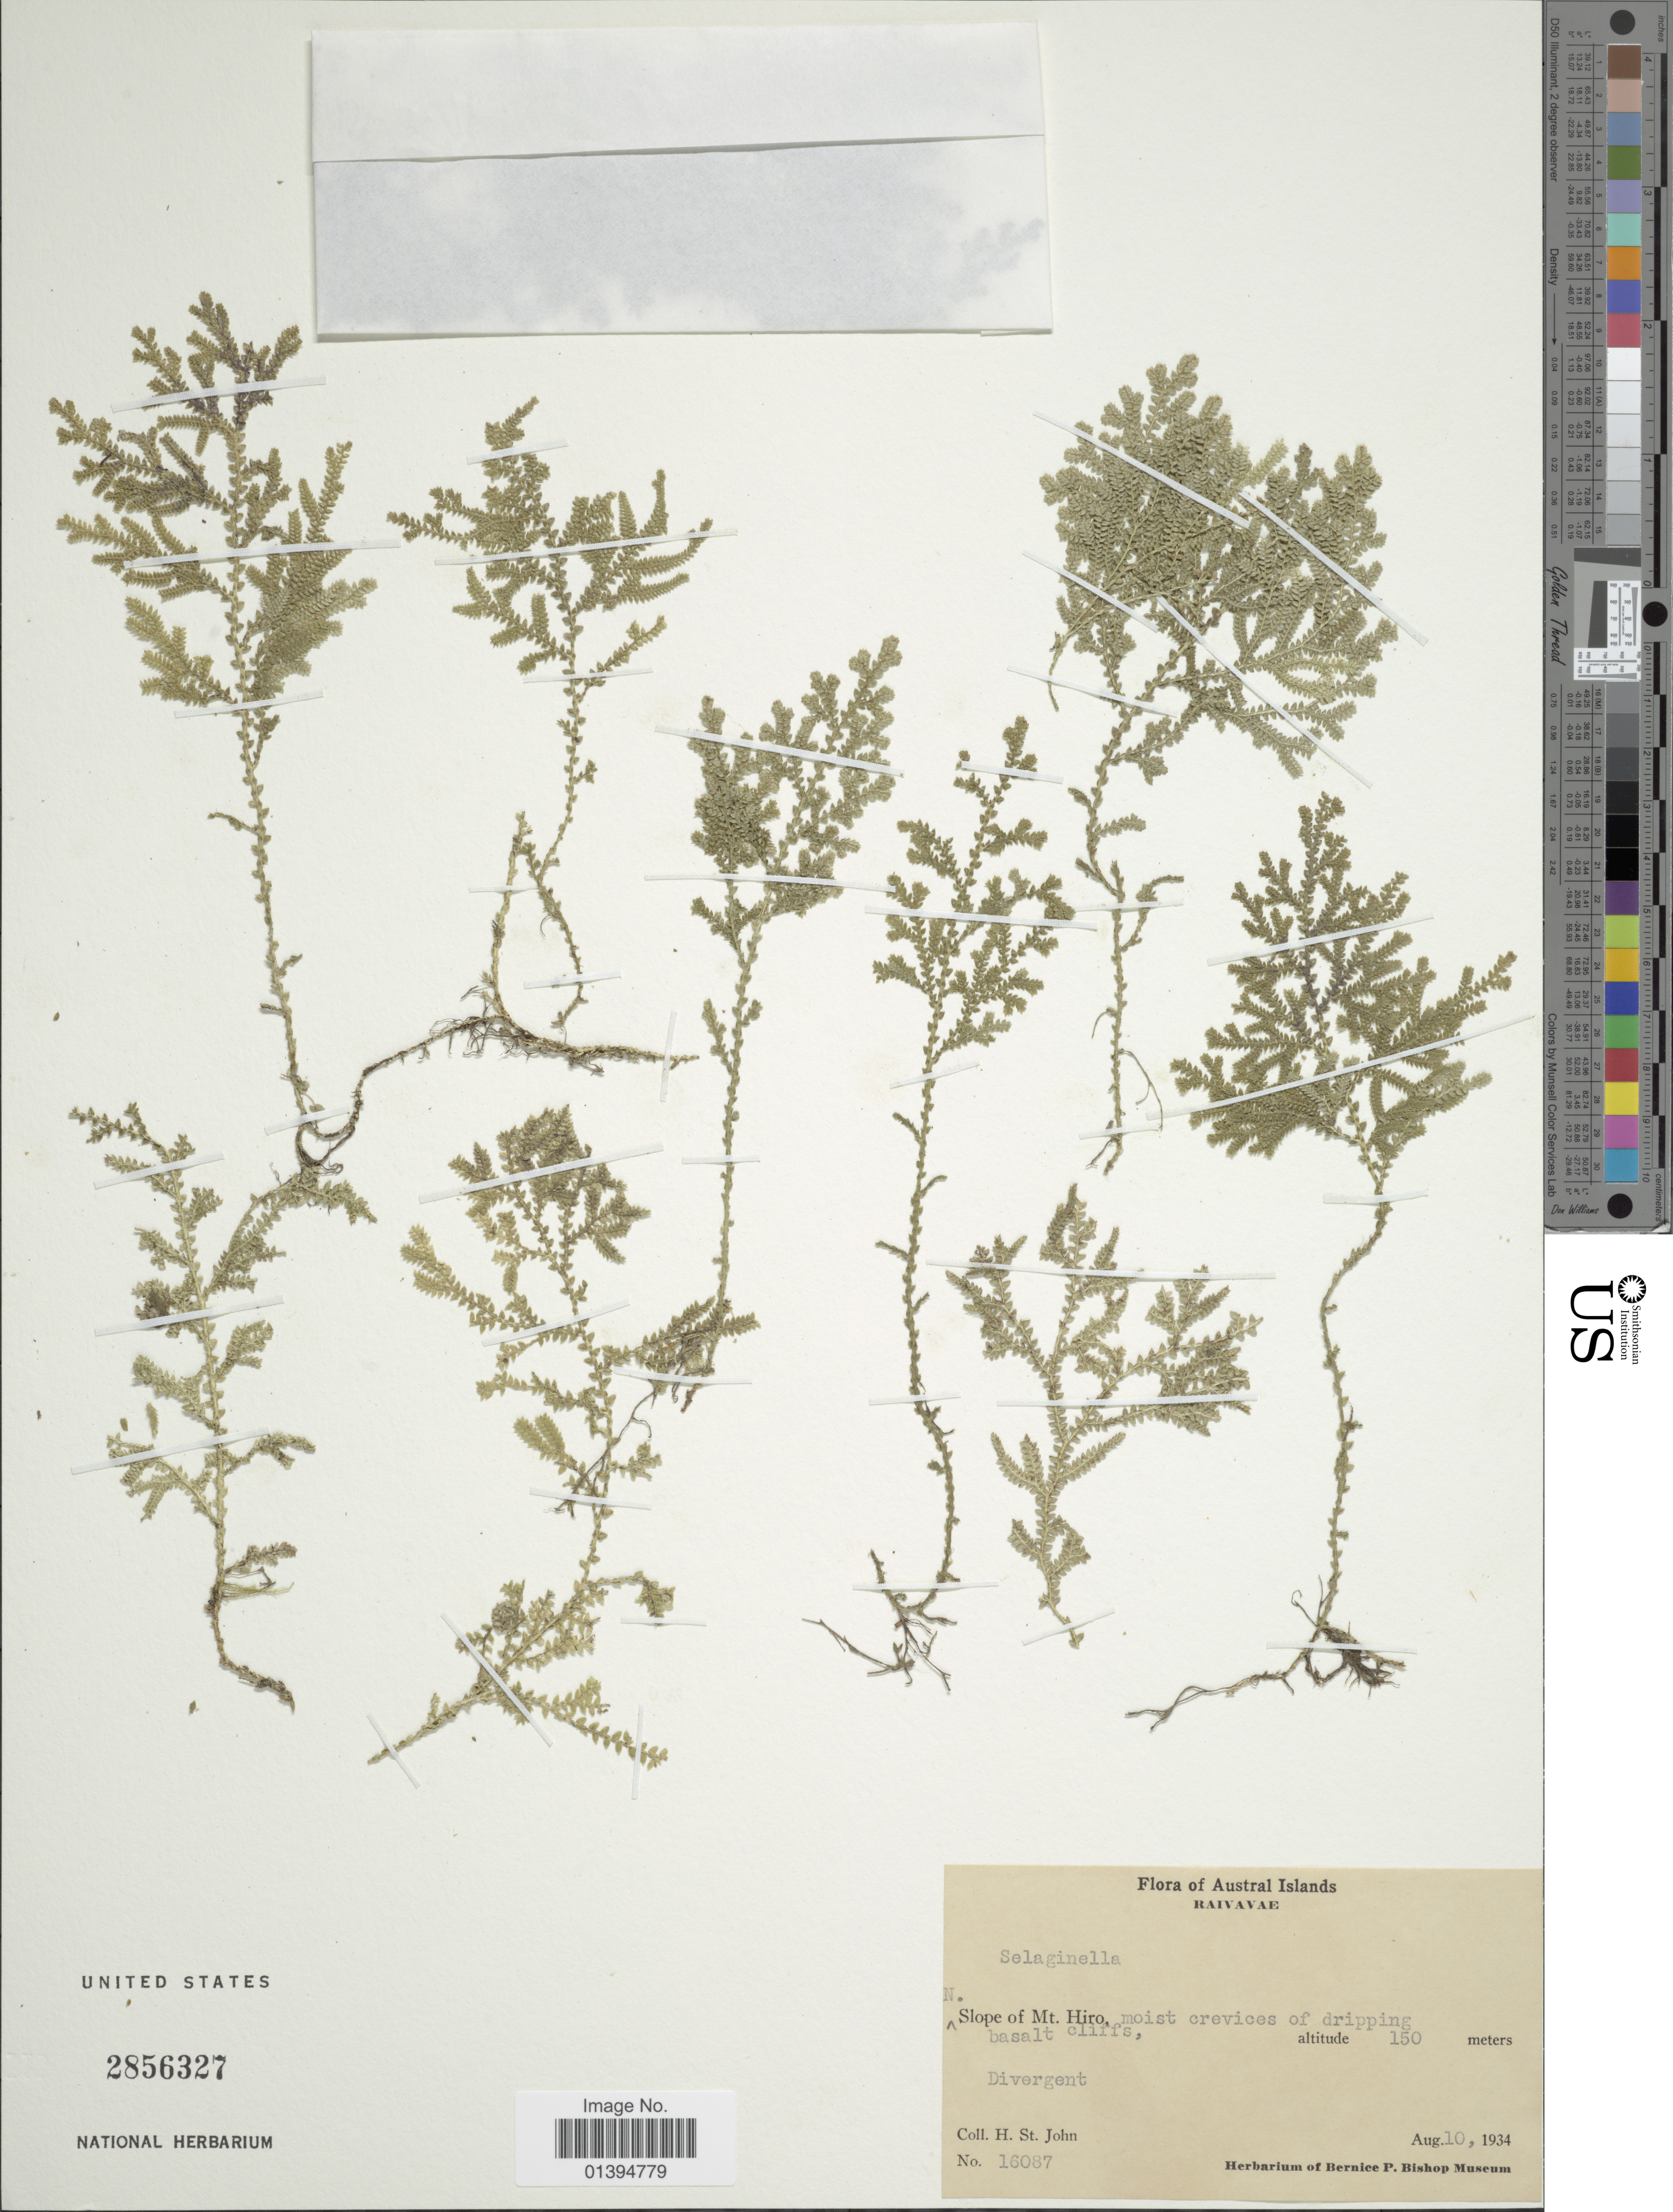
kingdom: Plantae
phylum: Tracheophyta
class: Lycopodiopsida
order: Selaginellales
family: Selaginellaceae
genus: Selaginella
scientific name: Selaginella sp.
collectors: H. St. John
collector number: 16087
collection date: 1934-08-10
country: French Polynesia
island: Raivavae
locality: Austral Islands, Raivavae, N slope of Mt. Hiro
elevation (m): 150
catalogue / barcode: US 2856327